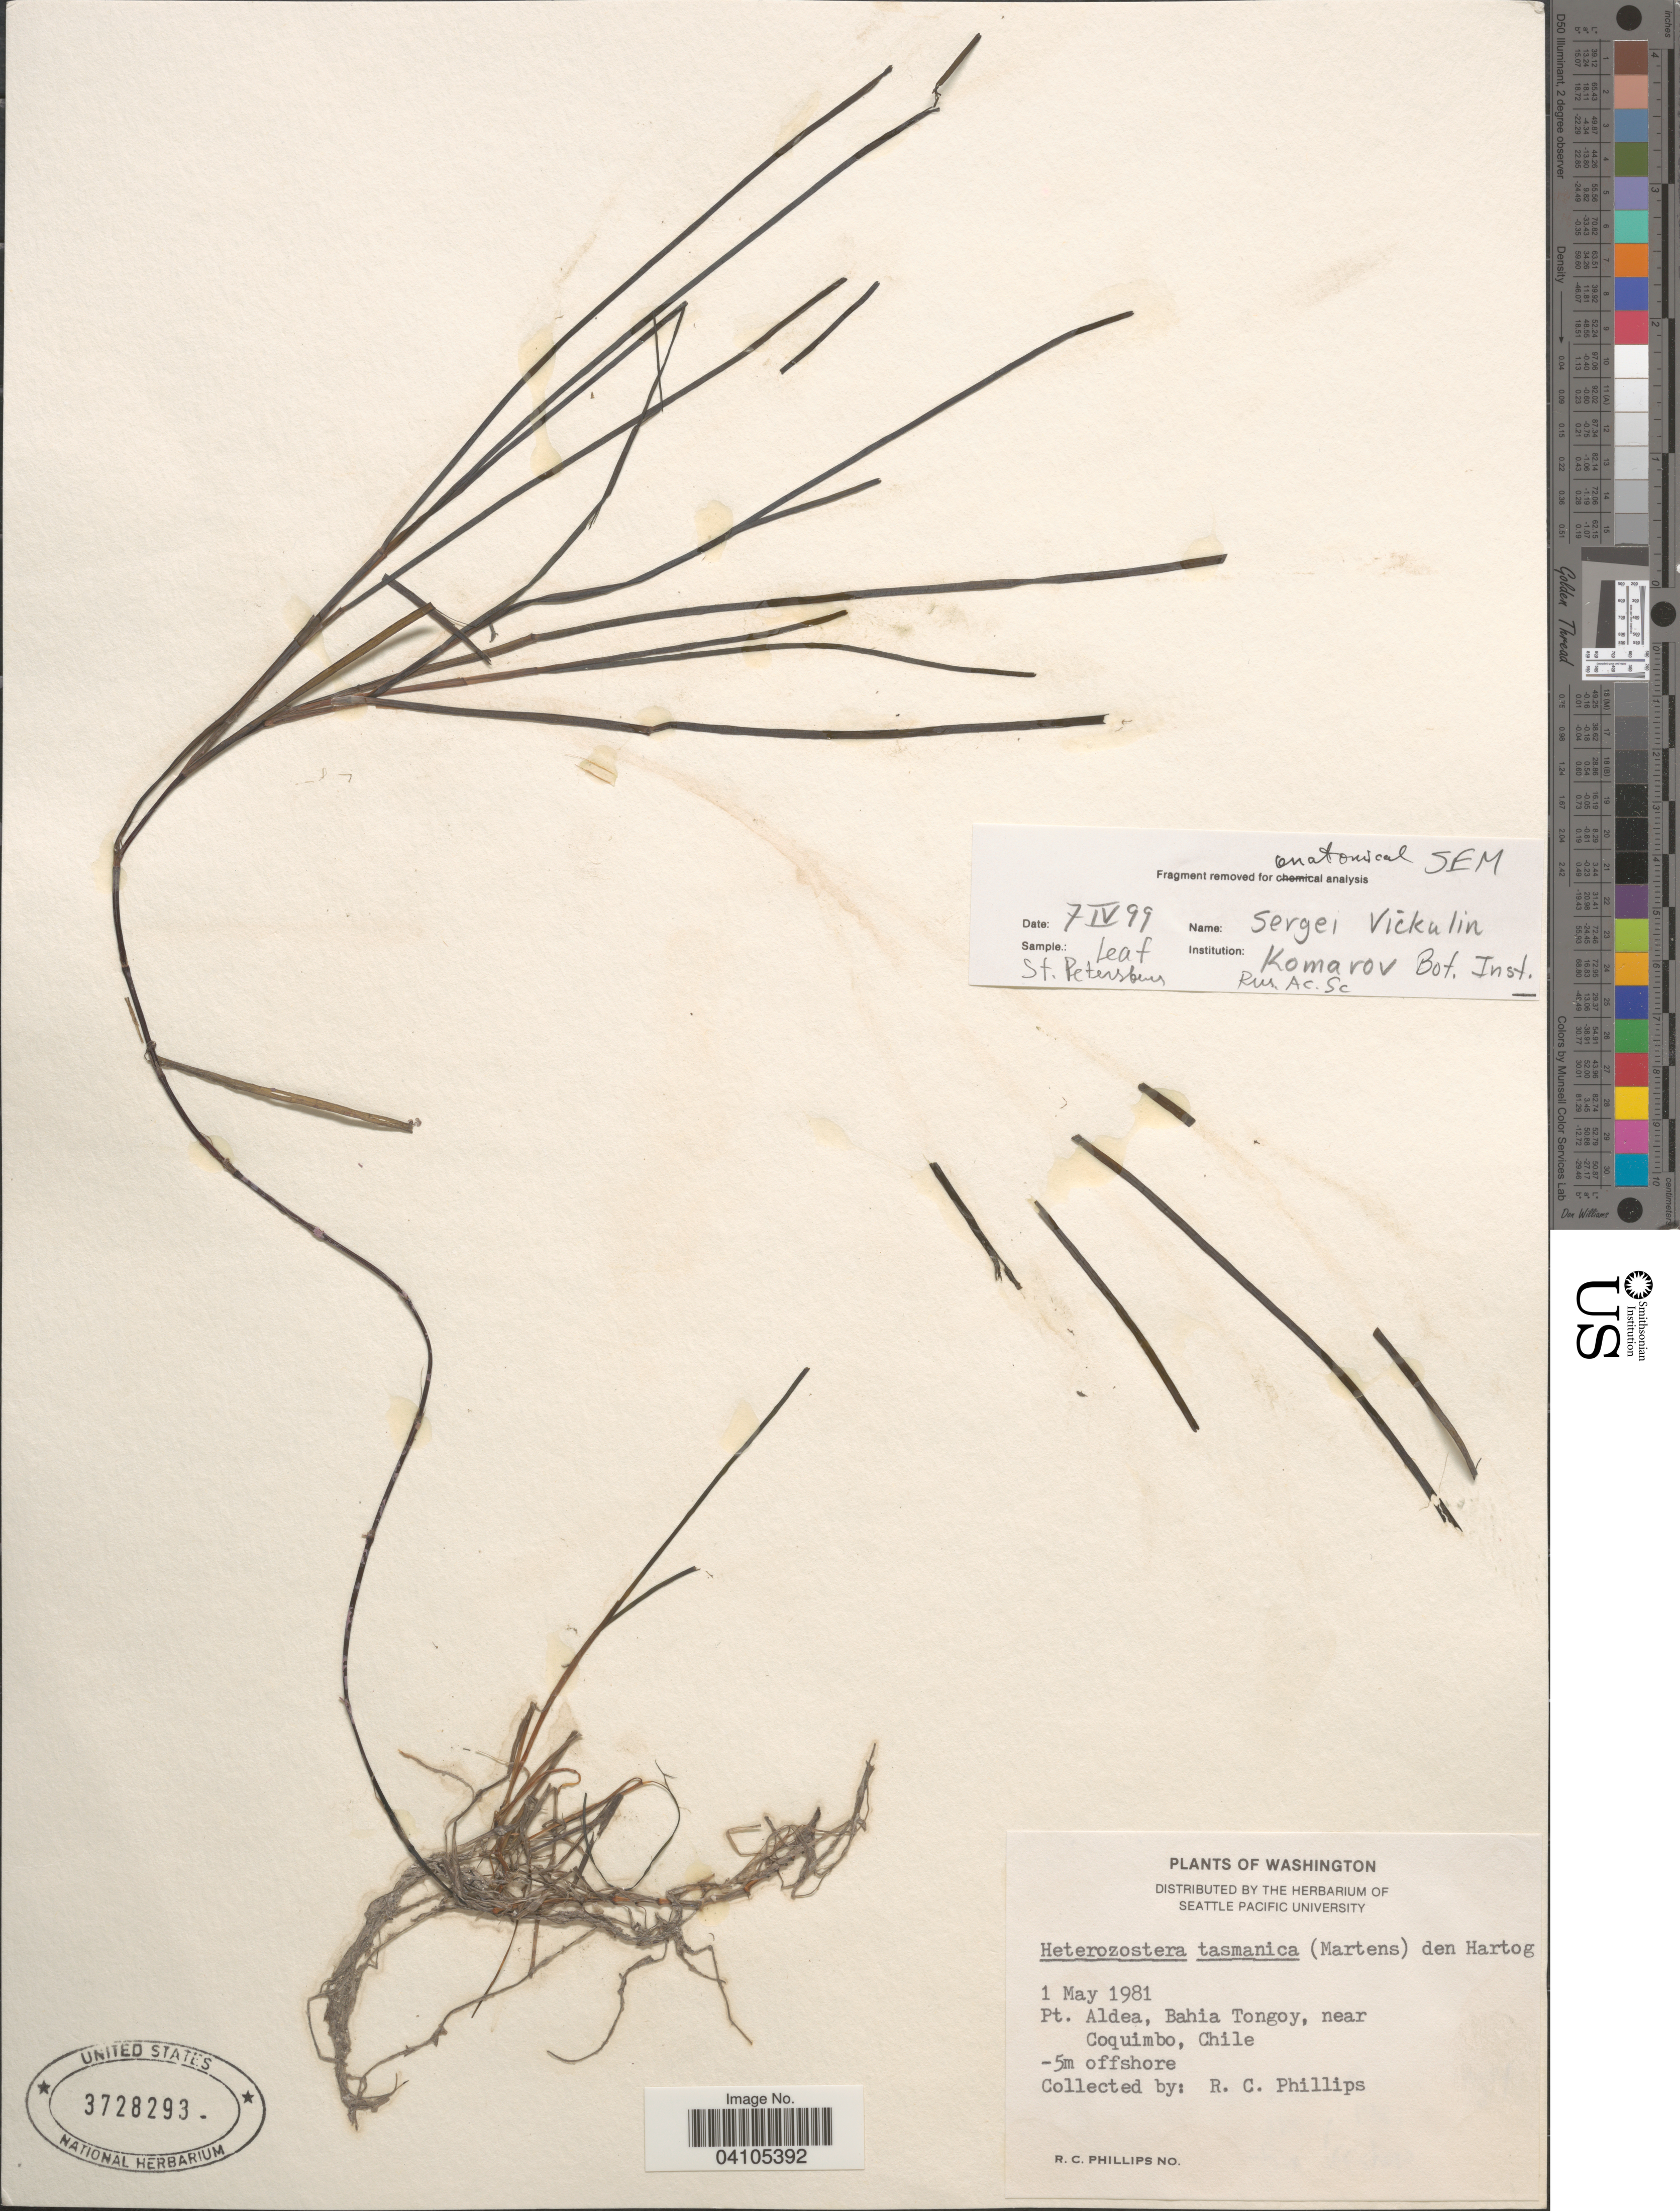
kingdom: Plantae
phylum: Tracheophyta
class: Liliopsida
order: Alismatales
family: Zosteraceae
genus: Heterozostera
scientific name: Heterozostera tasmanica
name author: (Martens ex Aschers.) Hartog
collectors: R. C. Phillips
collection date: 1981-05-01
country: Chile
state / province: Coquimbo (IV)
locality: Pt. Aldea, Bahia Tongoy, near Coquimbo.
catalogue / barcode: US 3728293